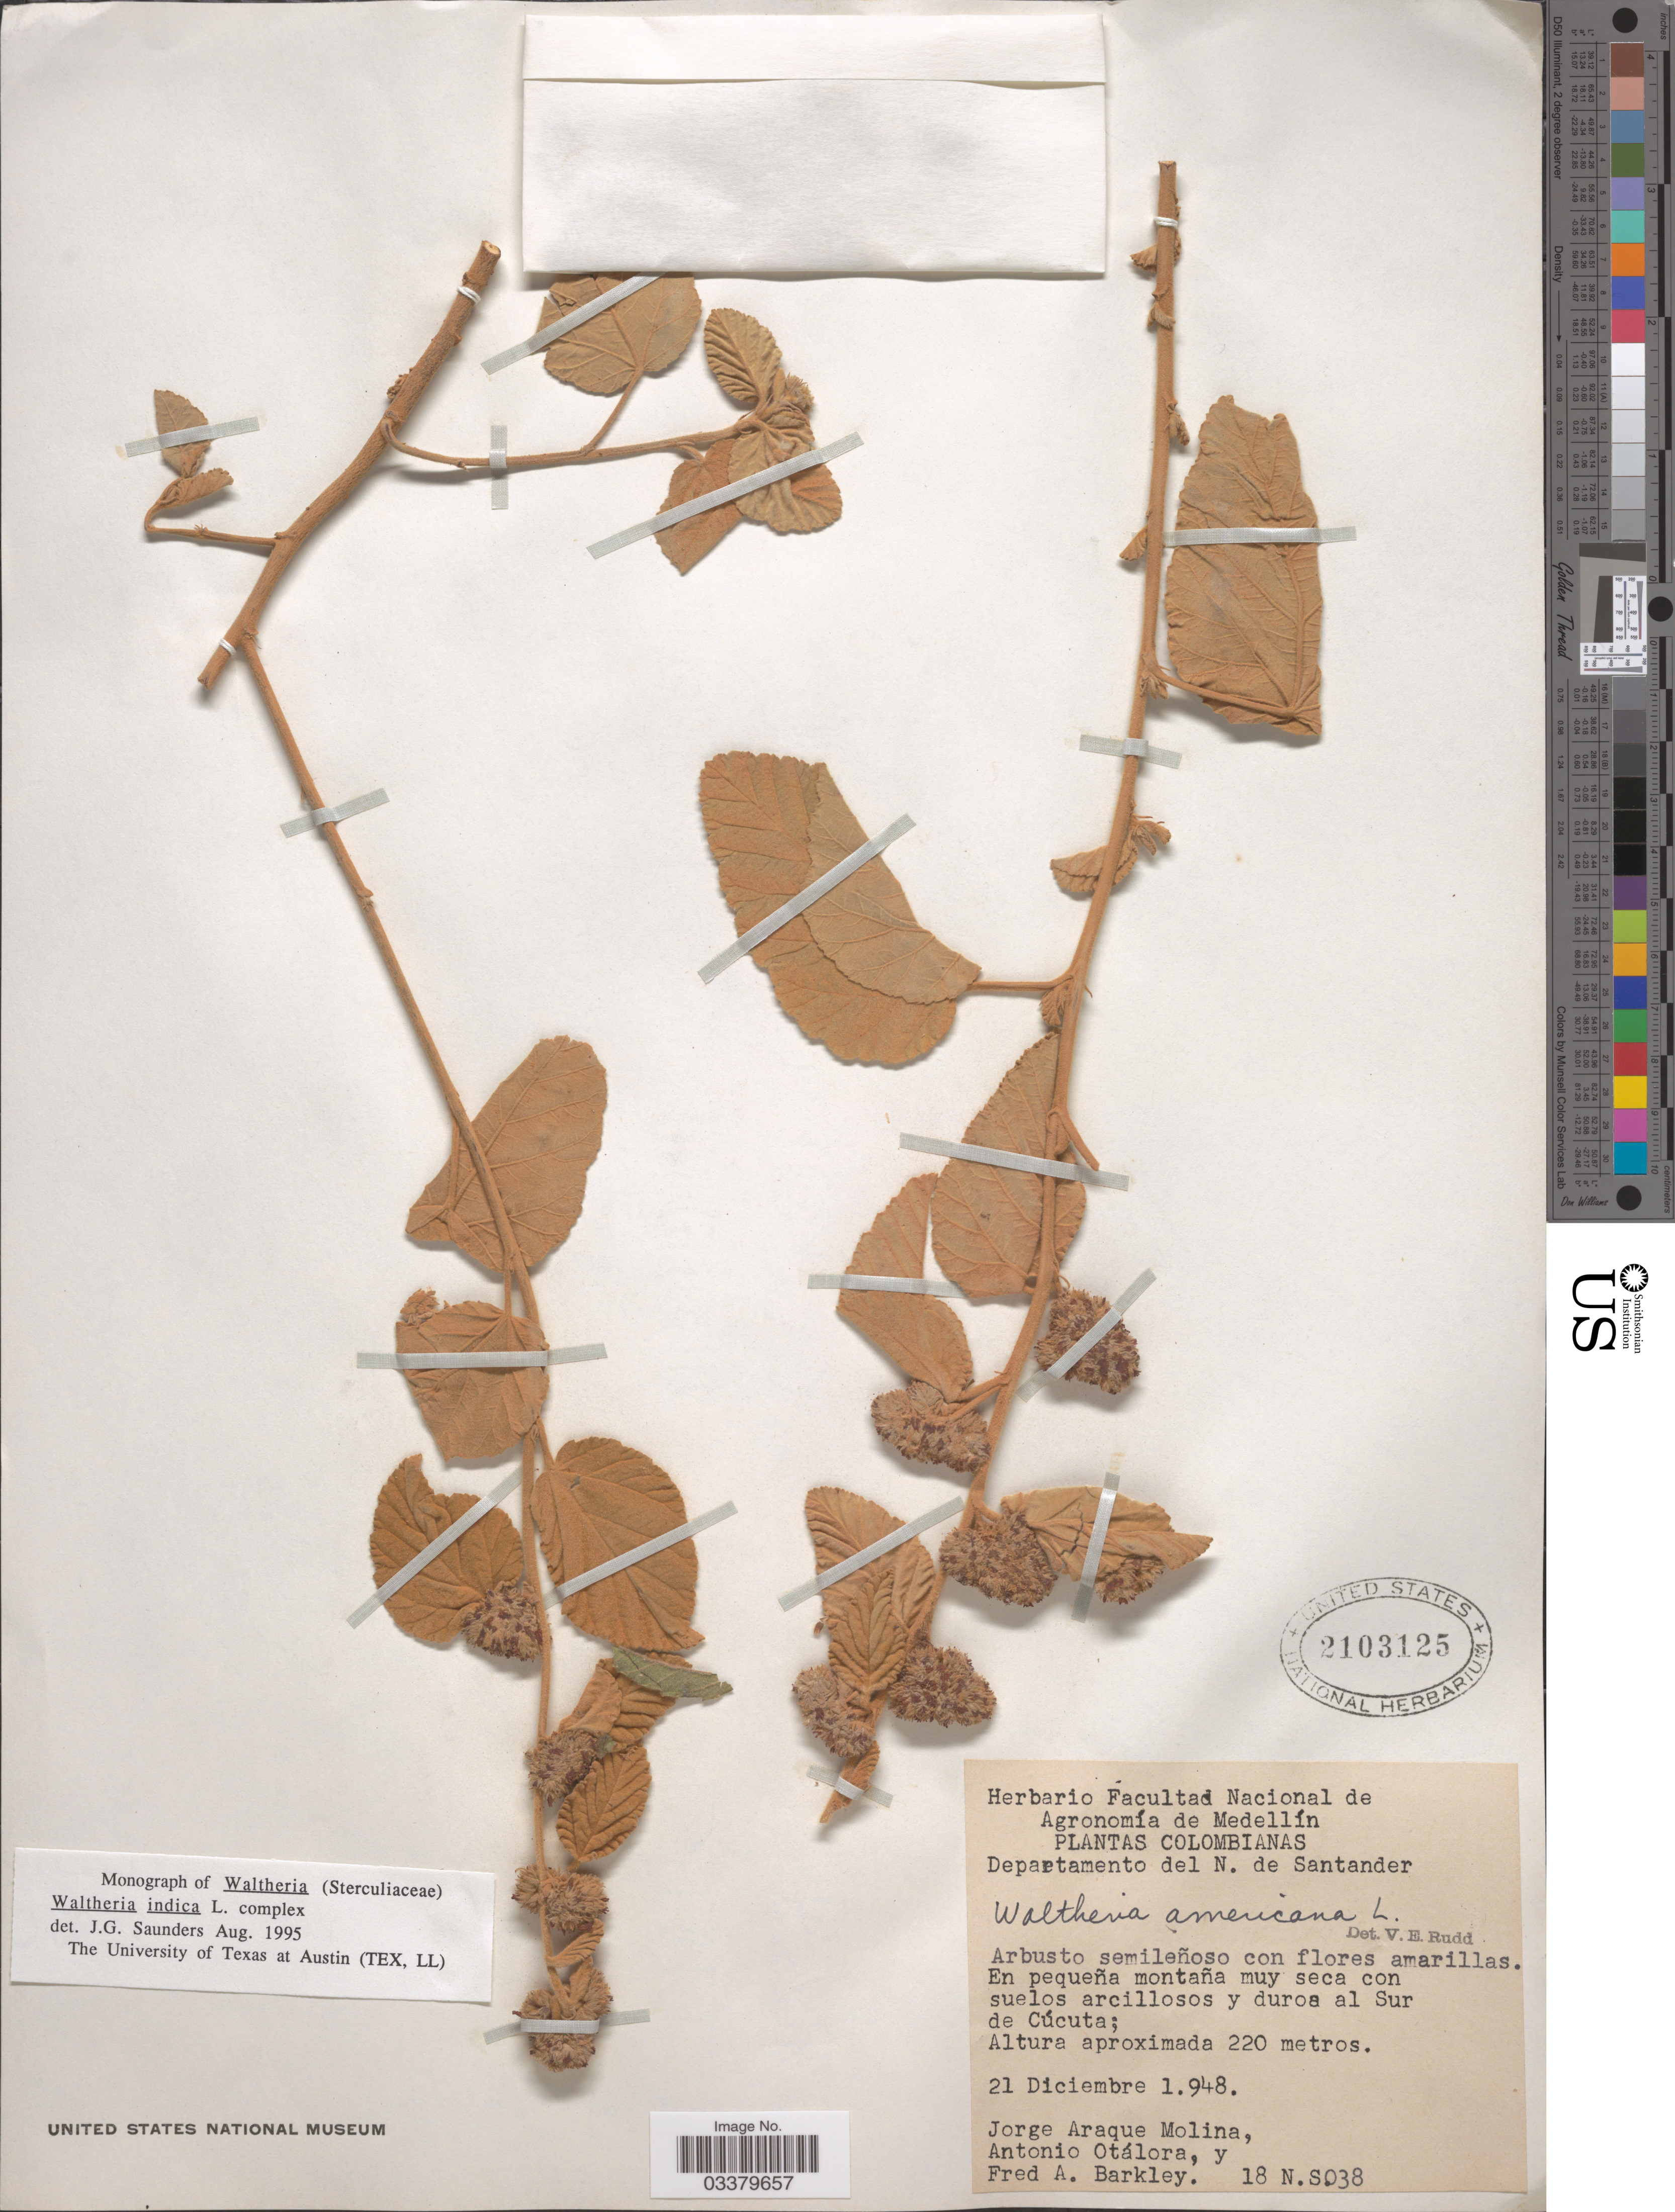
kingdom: Plantae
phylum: Tracheophyta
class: Magnoliopsida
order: Malvales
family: Malvaceae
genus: Waltheria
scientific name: Waltheria indica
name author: L.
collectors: J. A. Molina, A. Otálora & F. A. Barkley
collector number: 18 N.S.038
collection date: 1948-12-21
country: Colombia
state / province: Norte de Santander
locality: Departamento del N. de Santander. En pequeña montaña muy seca con suelos arcillosos y duroa al Sur de Cúcuta.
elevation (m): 220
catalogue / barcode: US 2103125